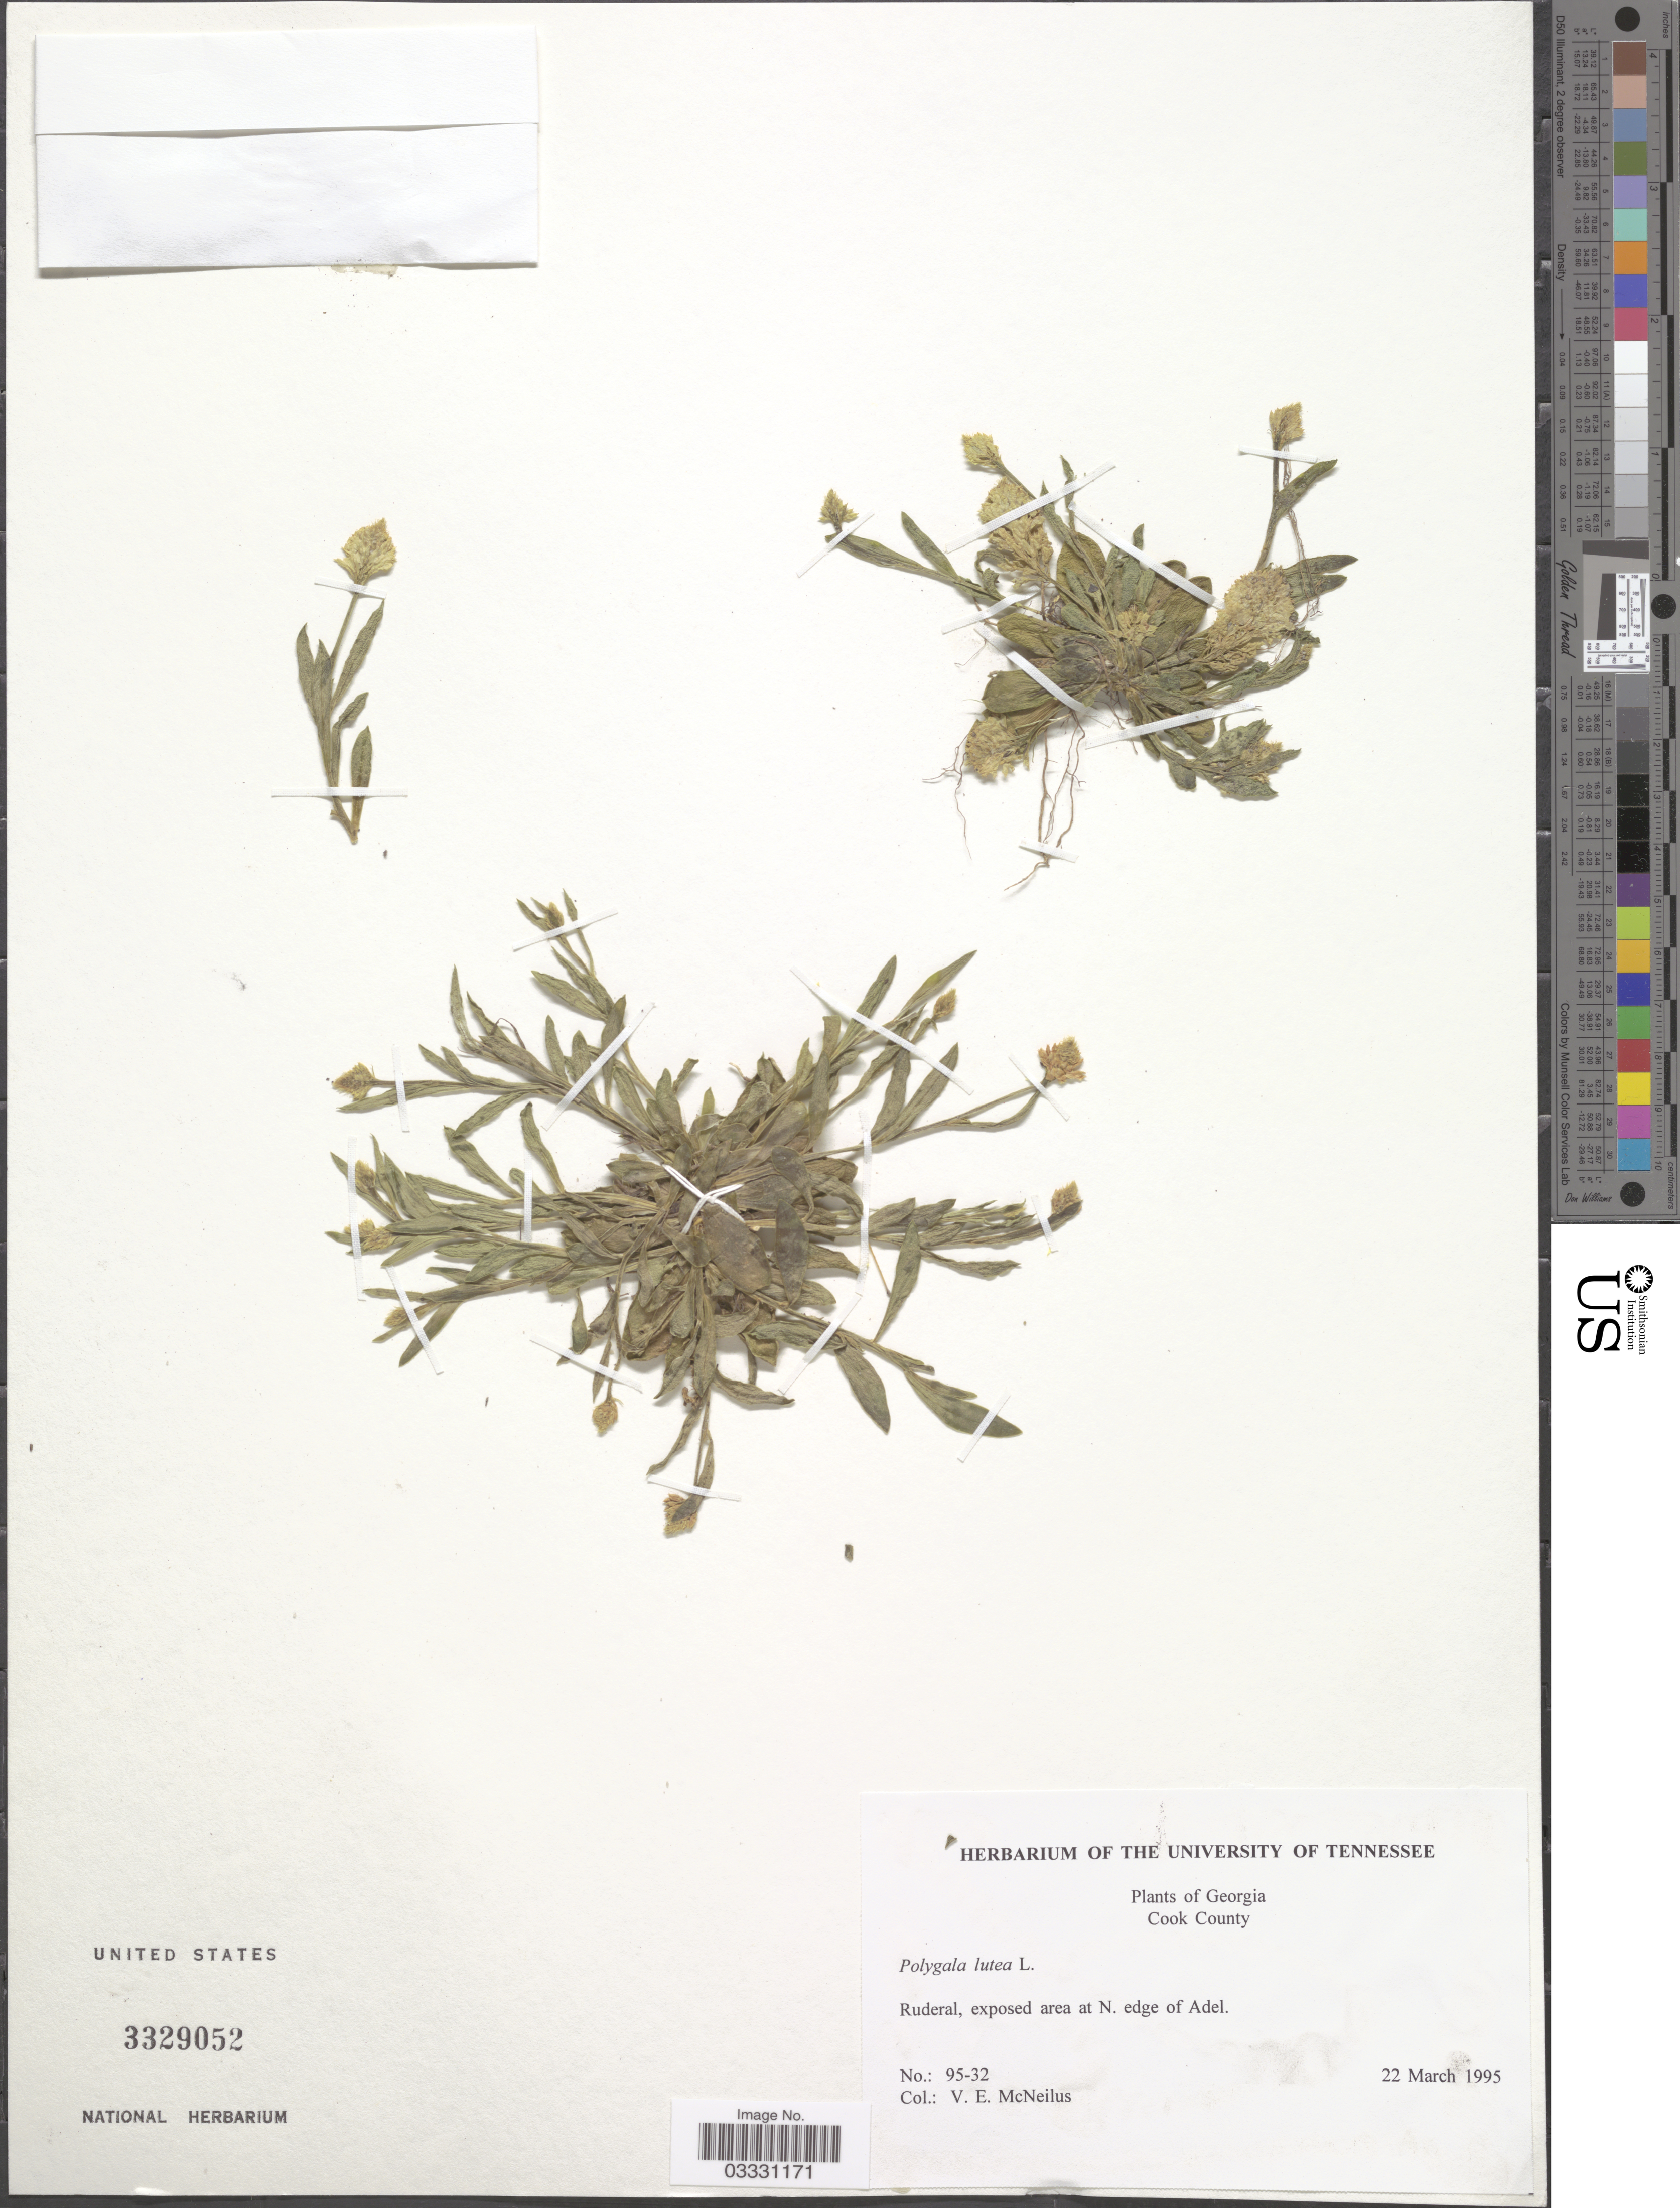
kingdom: Plantae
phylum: Tracheophyta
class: Magnoliopsida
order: Fabales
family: Polygalaceae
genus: Polygala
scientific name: Polygala lutea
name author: L.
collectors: V. Mcneilus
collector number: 95-32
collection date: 1995-03-22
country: United States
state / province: Georgia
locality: Cook County. Ruderal, exposed area at N. edge of Adel.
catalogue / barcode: US 3329052